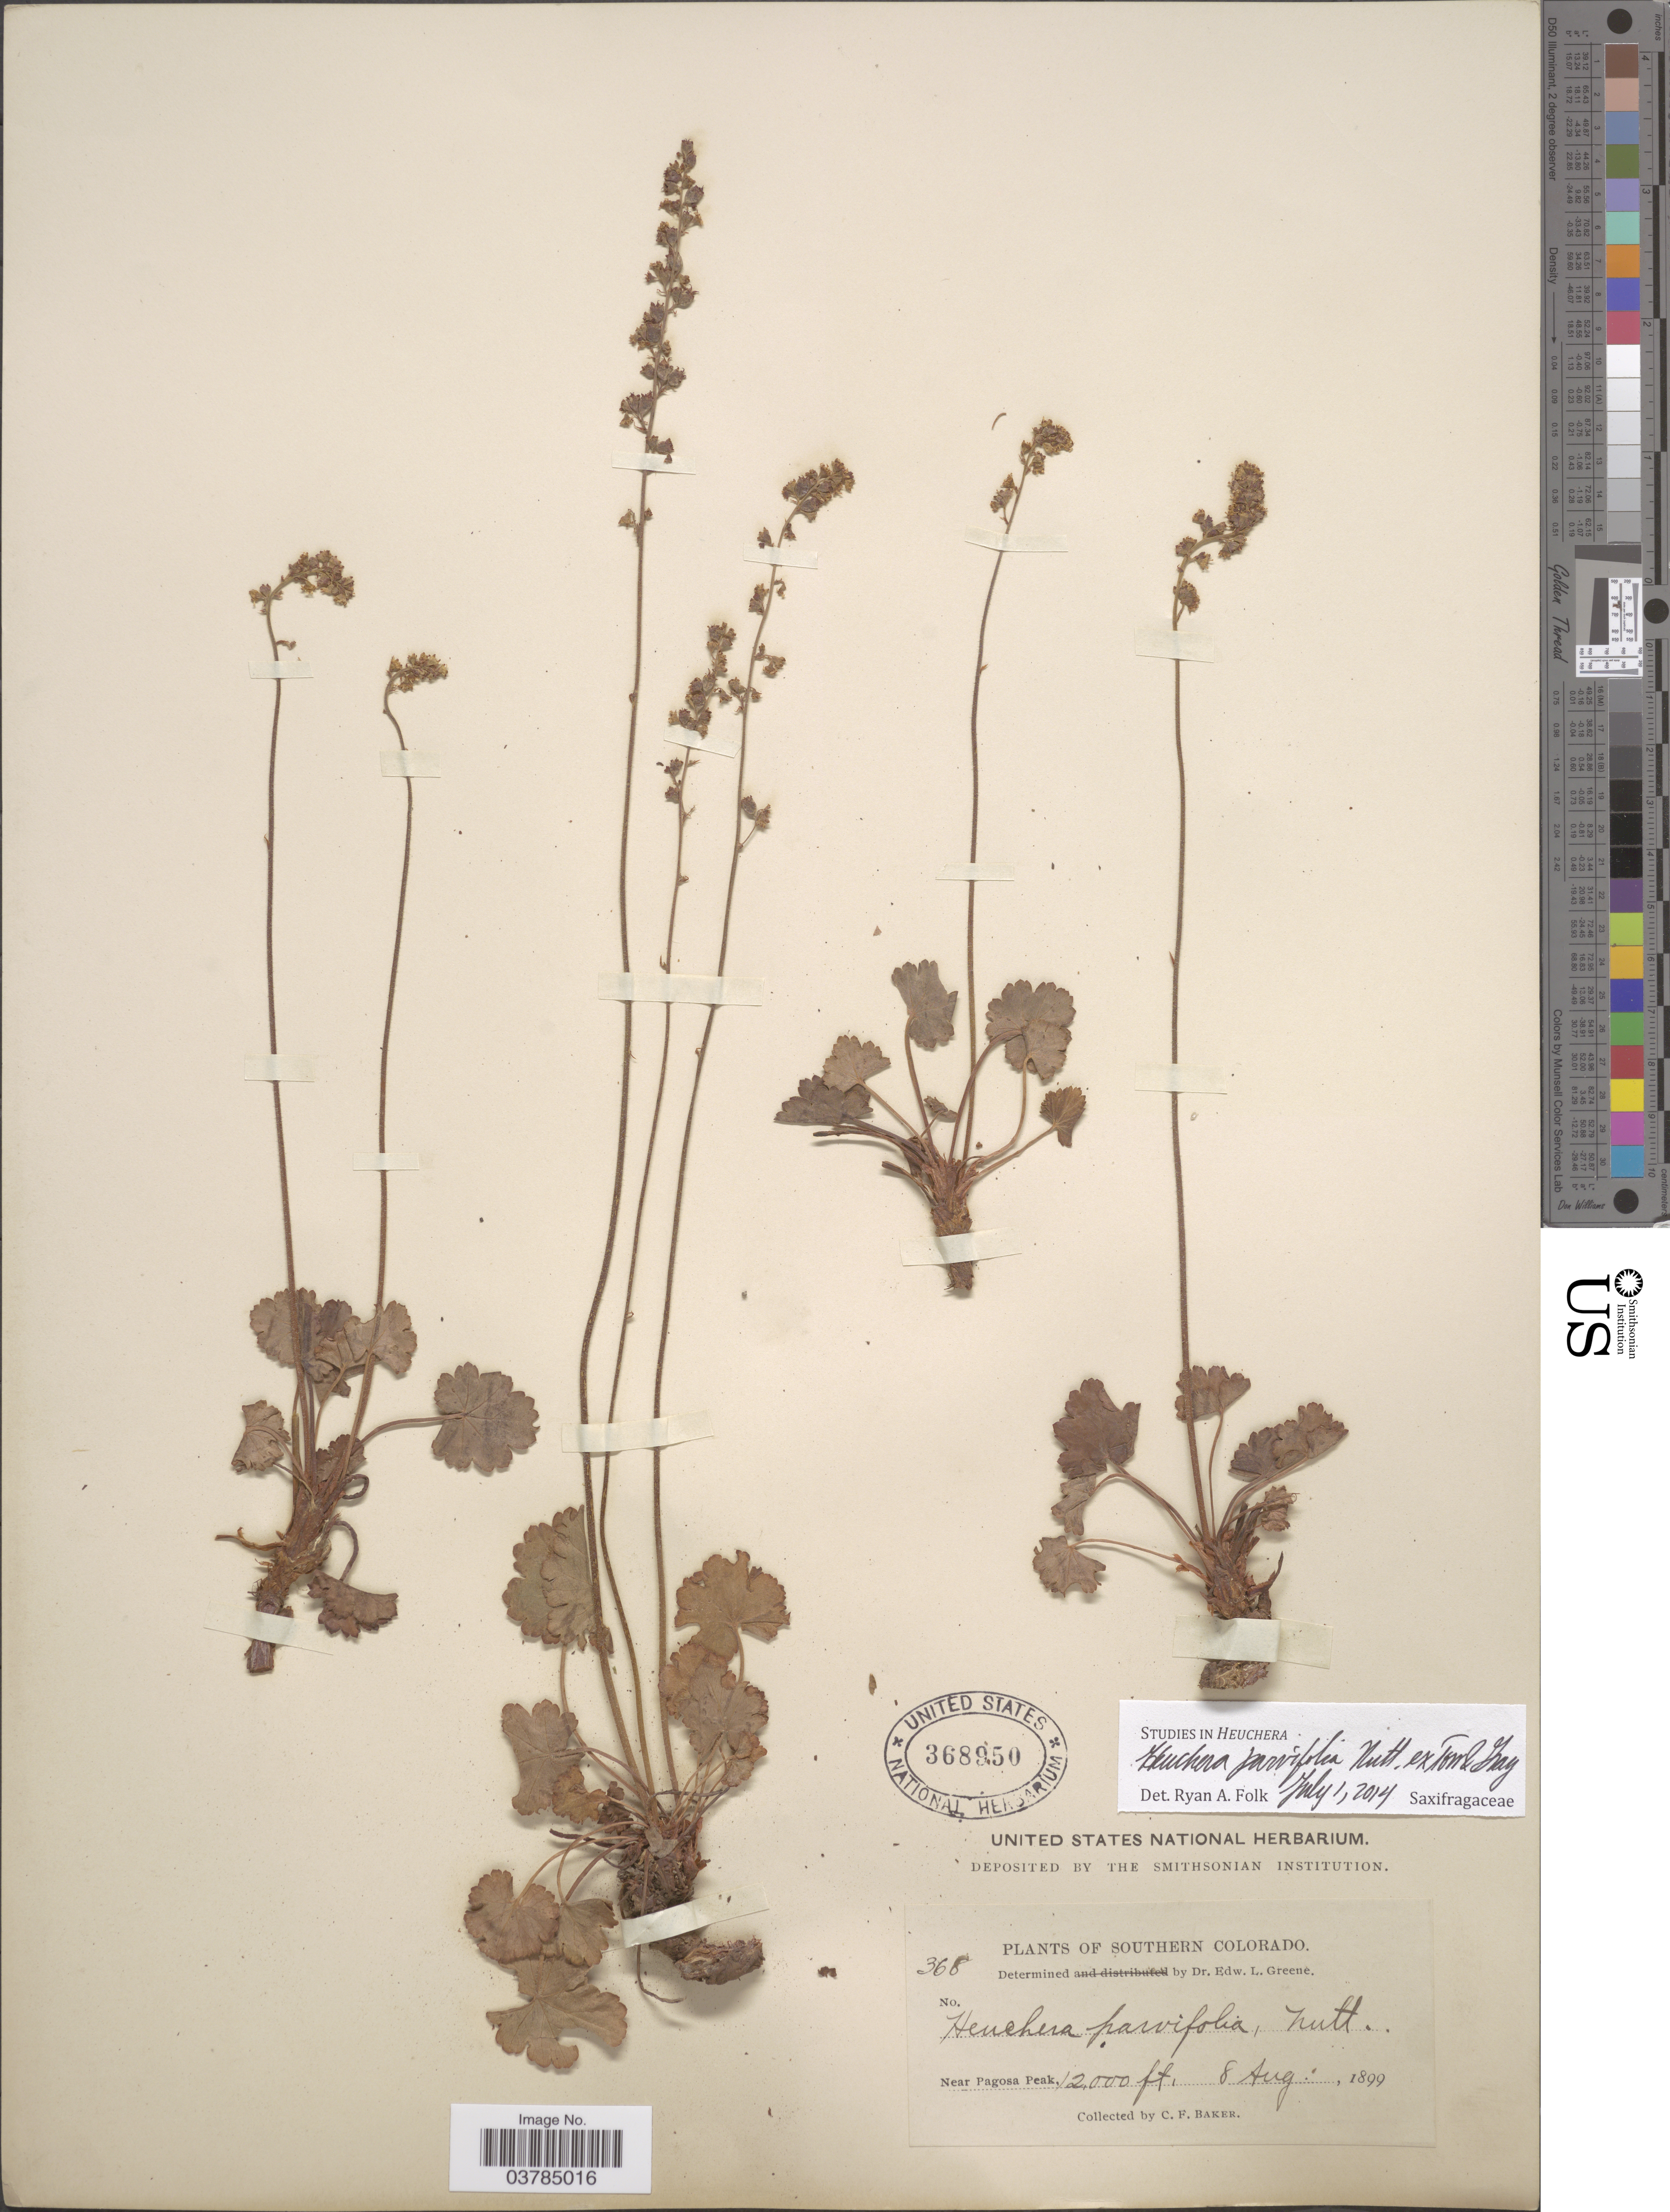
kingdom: Plantae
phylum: Tracheophyta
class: Magnoliopsida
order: Saxifragales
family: Saxifragaceae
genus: Heuchera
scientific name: Heuchera parvifolia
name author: Nutt.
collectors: C. F. Baker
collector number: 368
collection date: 1899-08-08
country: United States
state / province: Colorado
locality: Southern Colorado. Near Pagosa Peak.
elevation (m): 3658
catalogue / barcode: US 368950